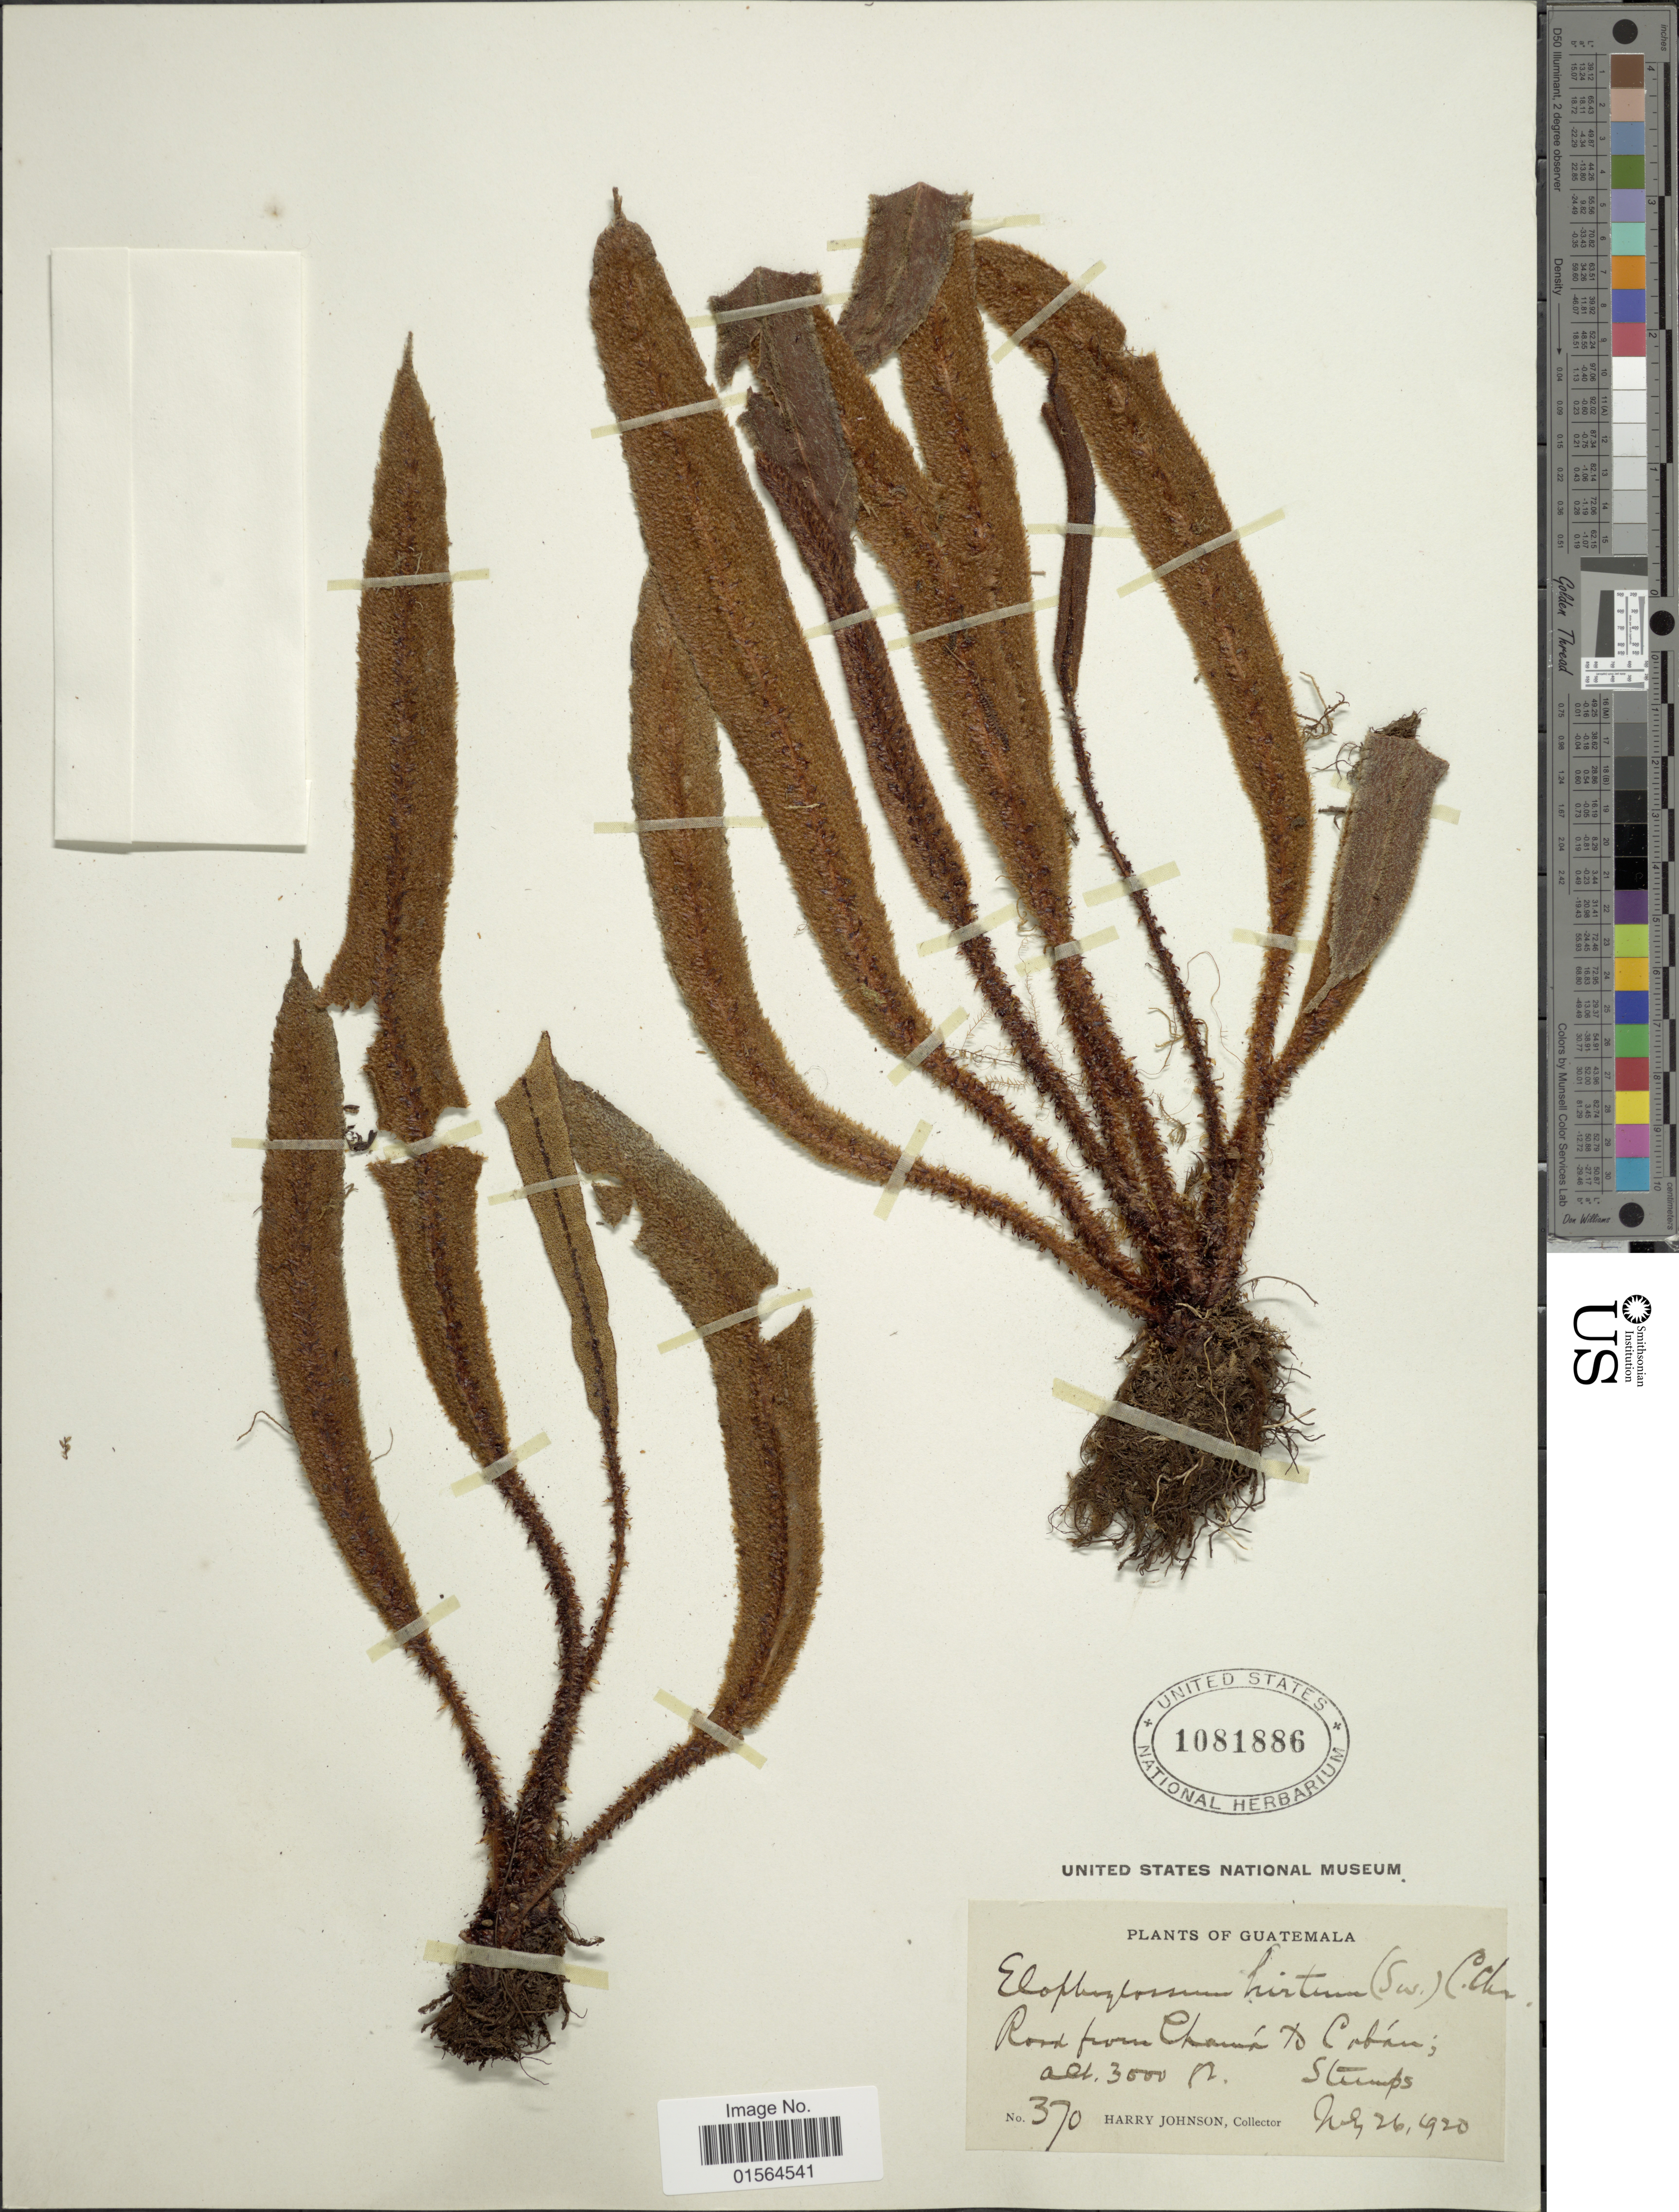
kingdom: Plantae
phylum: Tracheophyta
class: Polypodiopsida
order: Polypodiales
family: Dryopteridaceae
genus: Elaphoglossum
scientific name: Elaphoglossum paleaceum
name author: (Hook. & Grev.) Sledge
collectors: H. Johnson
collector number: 370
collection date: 1920-07-26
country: Guatemala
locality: Road from Chana to Coban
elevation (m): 914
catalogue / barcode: US 1081886